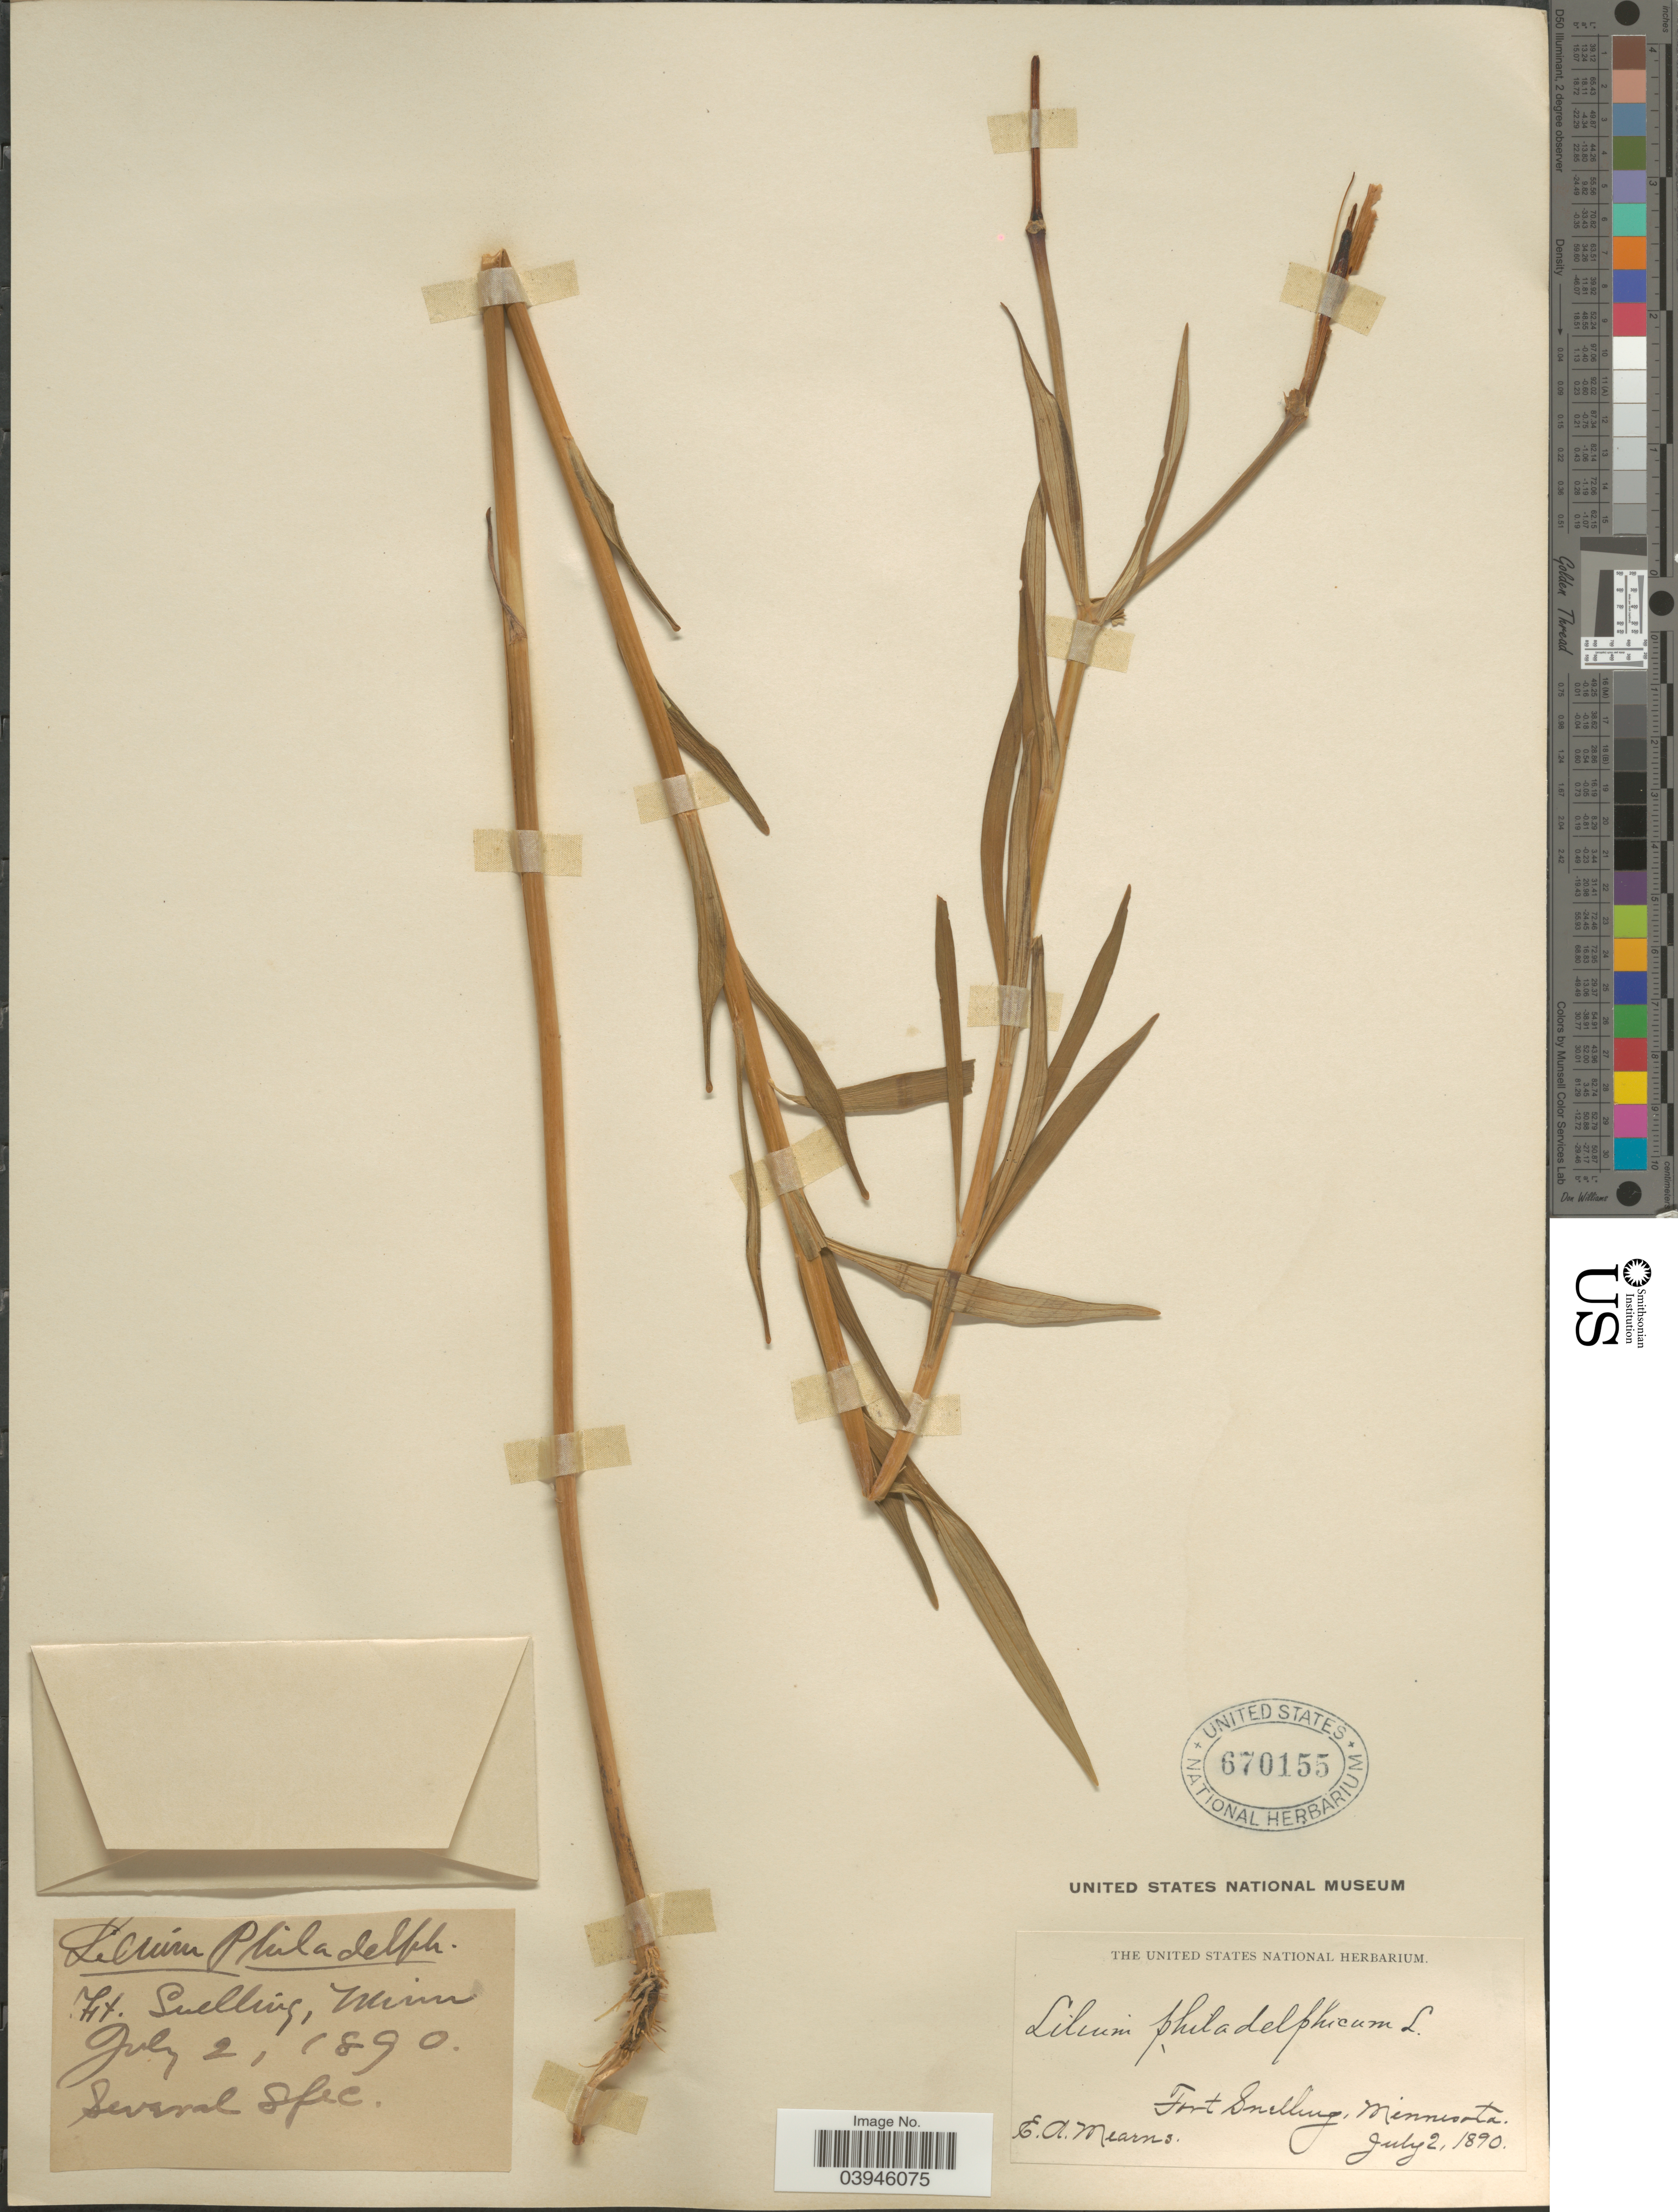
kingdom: Plantae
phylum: Tracheophyta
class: Liliopsida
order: Liliales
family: Liliaceae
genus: Lilium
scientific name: Lilium philadelphicum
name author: L.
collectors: E. A. Mearns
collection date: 1890-07-02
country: United States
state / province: Minnesota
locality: Fort Snelling.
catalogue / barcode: US 670155